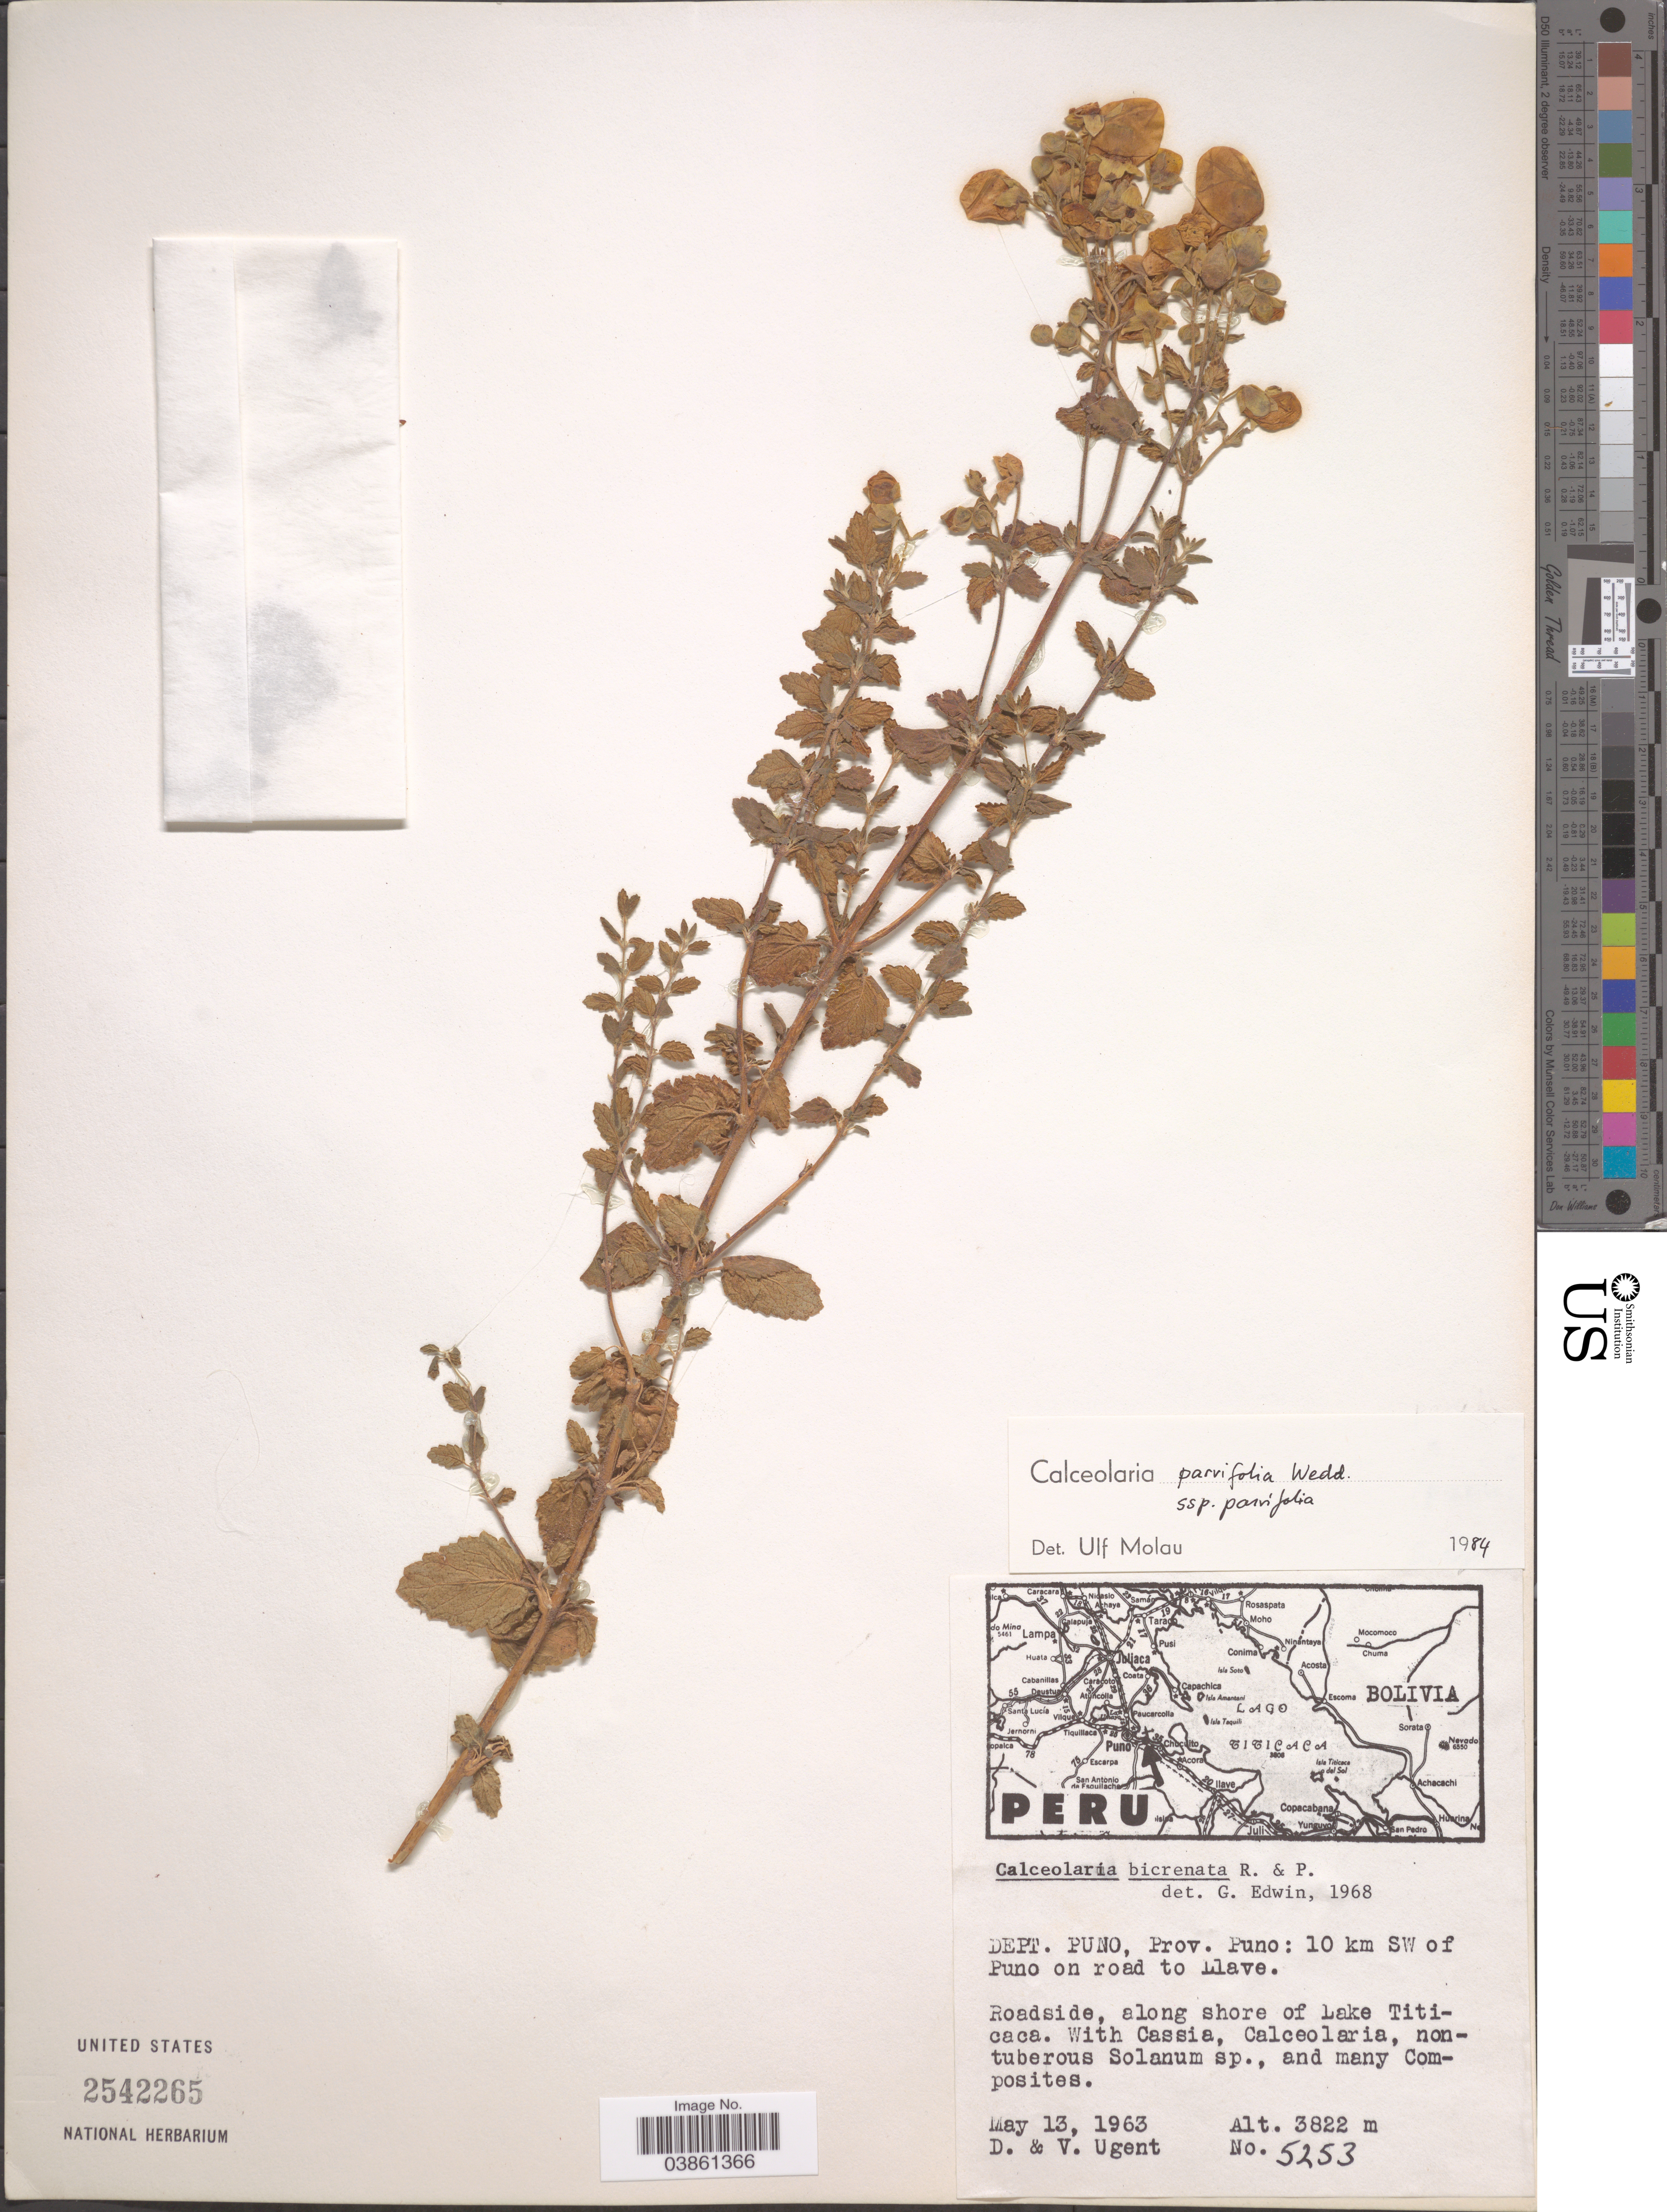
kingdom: Plantae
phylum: Tracheophyta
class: Magnoliopsida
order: Lamiales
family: Calceolariaceae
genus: Calceolaria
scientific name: Calceolaria parvifolia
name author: Wedd.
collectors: D. Ugent & V. Ugent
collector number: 5253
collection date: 1963-05-13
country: Peru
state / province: Puno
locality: Dept. Puno: 10 km SW of Puno on road to Llave. Roadside, along shore of Lake Titicaca.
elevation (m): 3822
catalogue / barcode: US 2542265